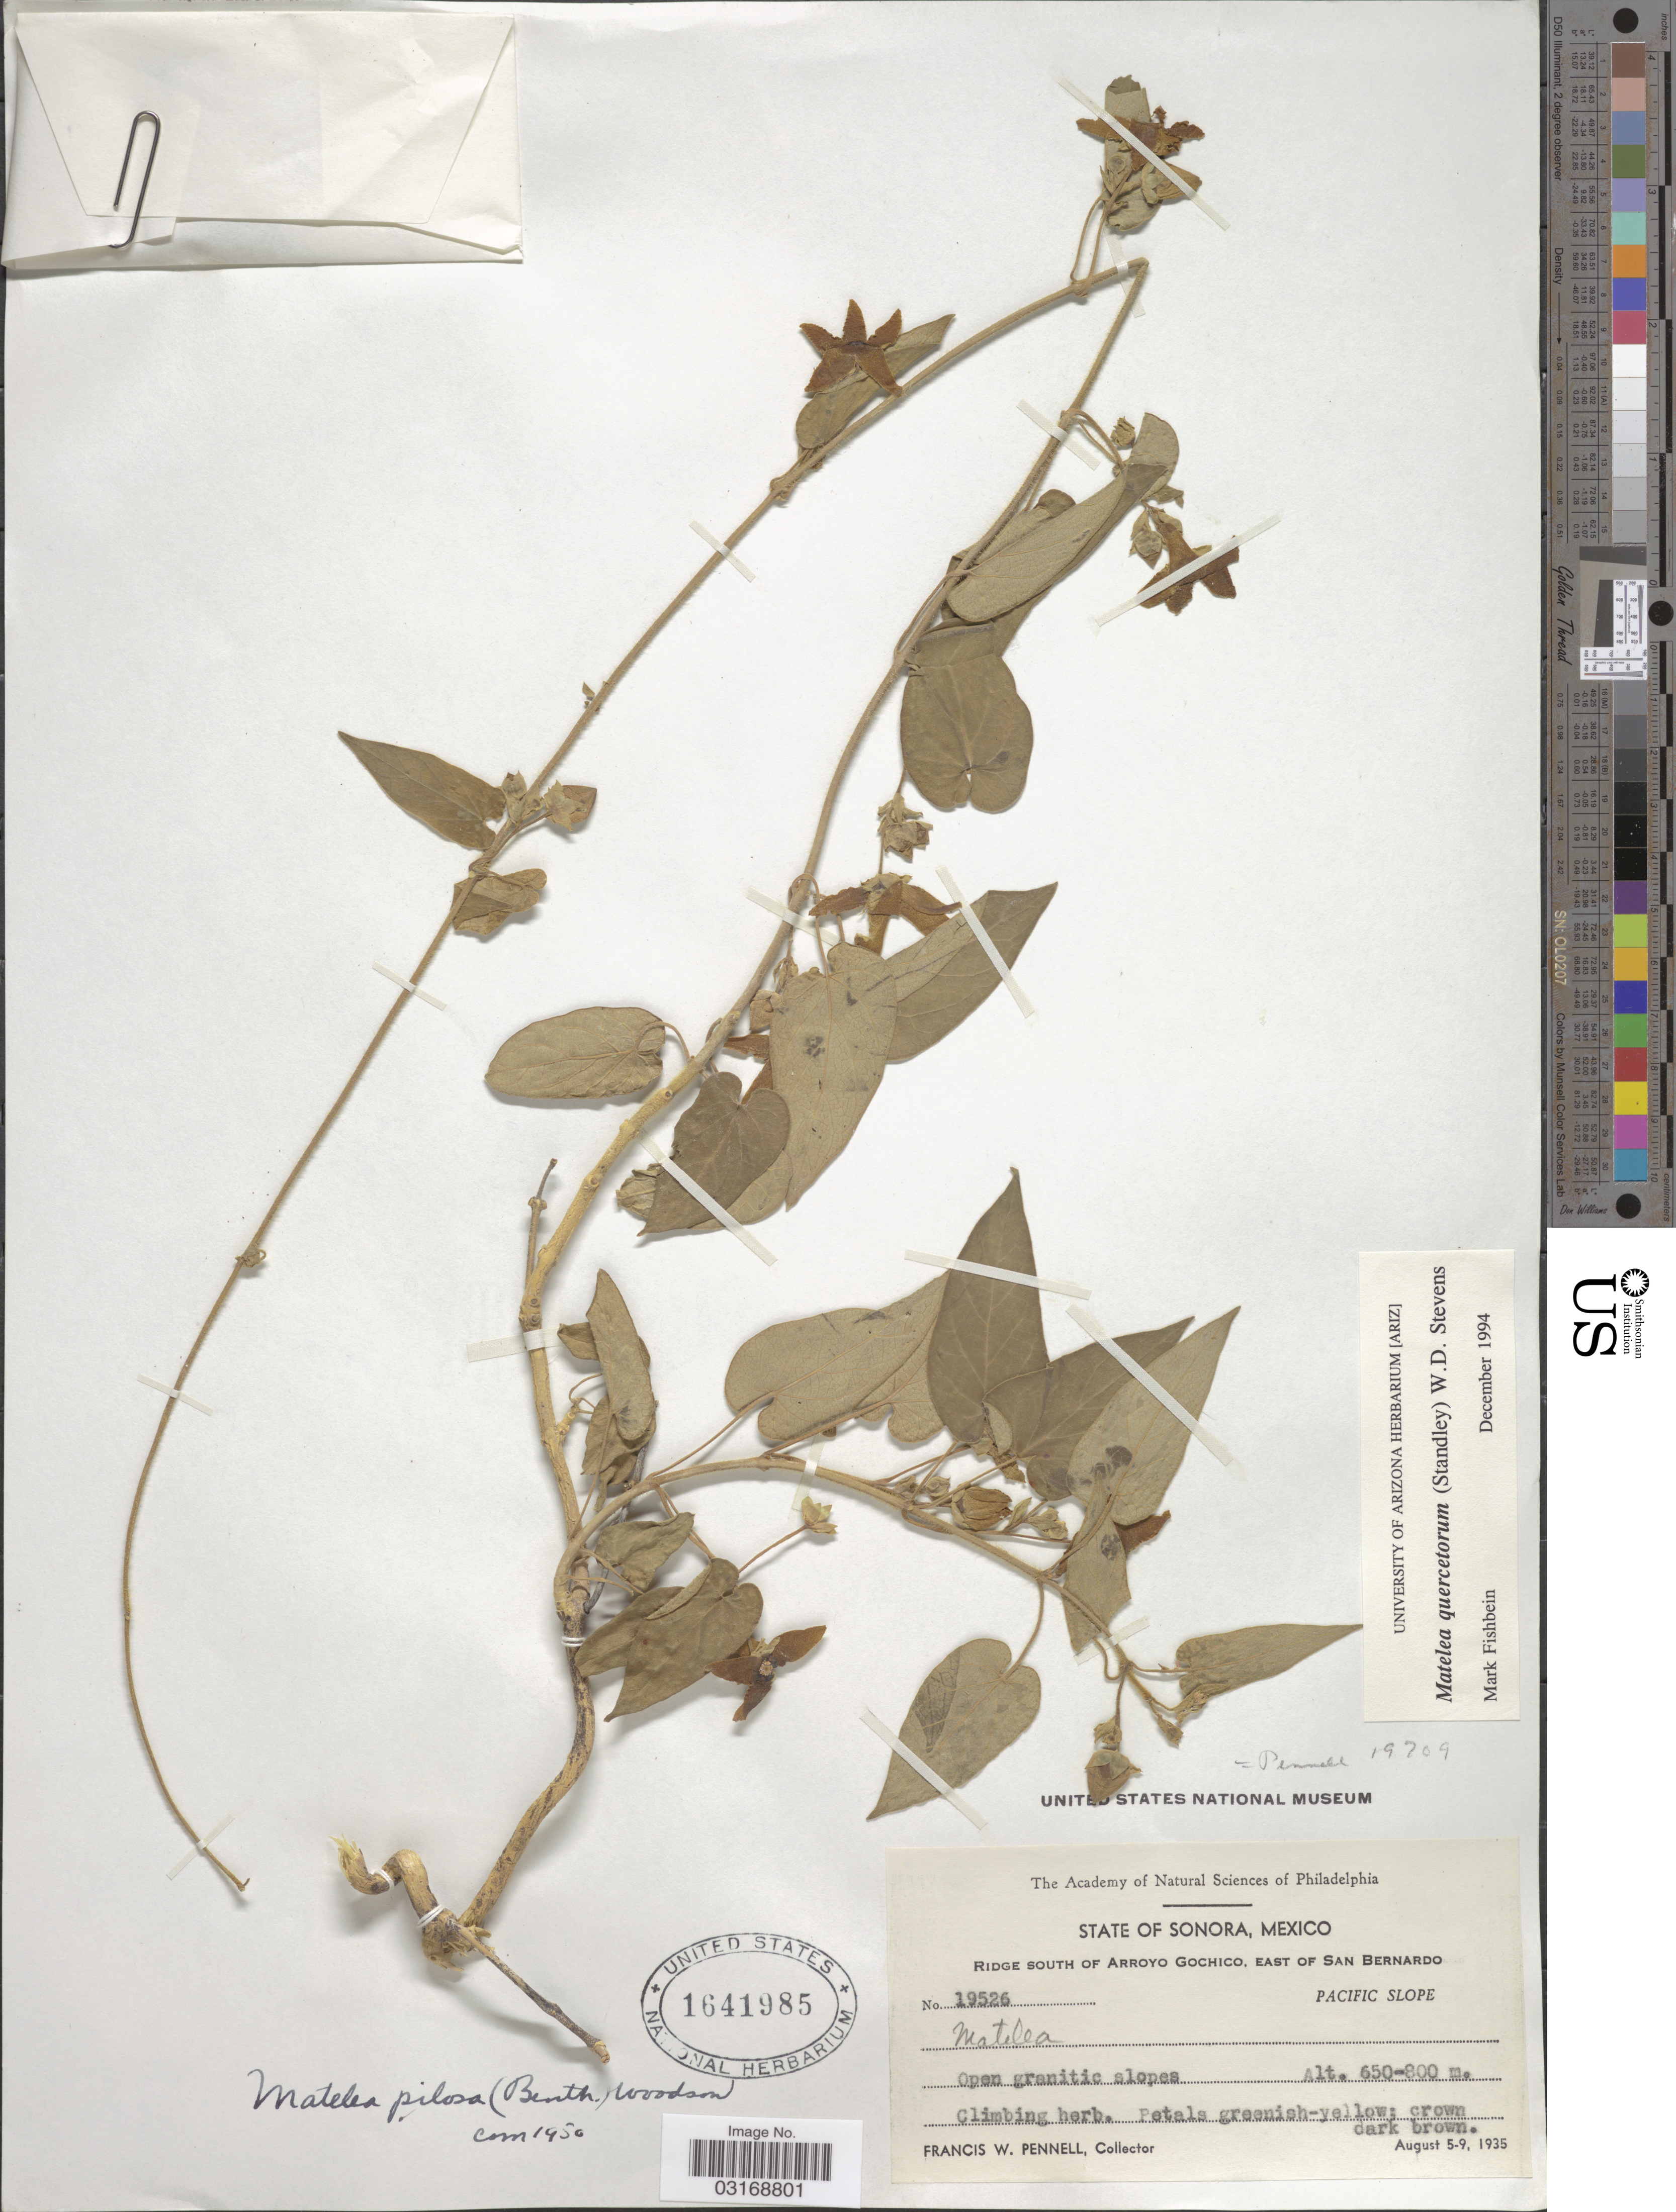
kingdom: Plantae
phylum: Tracheophyta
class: Magnoliopsida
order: Gentianales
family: Apocynaceae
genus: Matelea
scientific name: Matelea quercetorum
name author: (Standl.) W.D. Stevens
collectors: F. W. Pennell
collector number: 19526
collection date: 1935-08-05/1935-08-09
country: Mexico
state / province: Sonora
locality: Ridge south of Arroyo Gochico, East of San Bernardo. Pacific Slope.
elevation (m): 650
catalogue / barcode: US 1641985